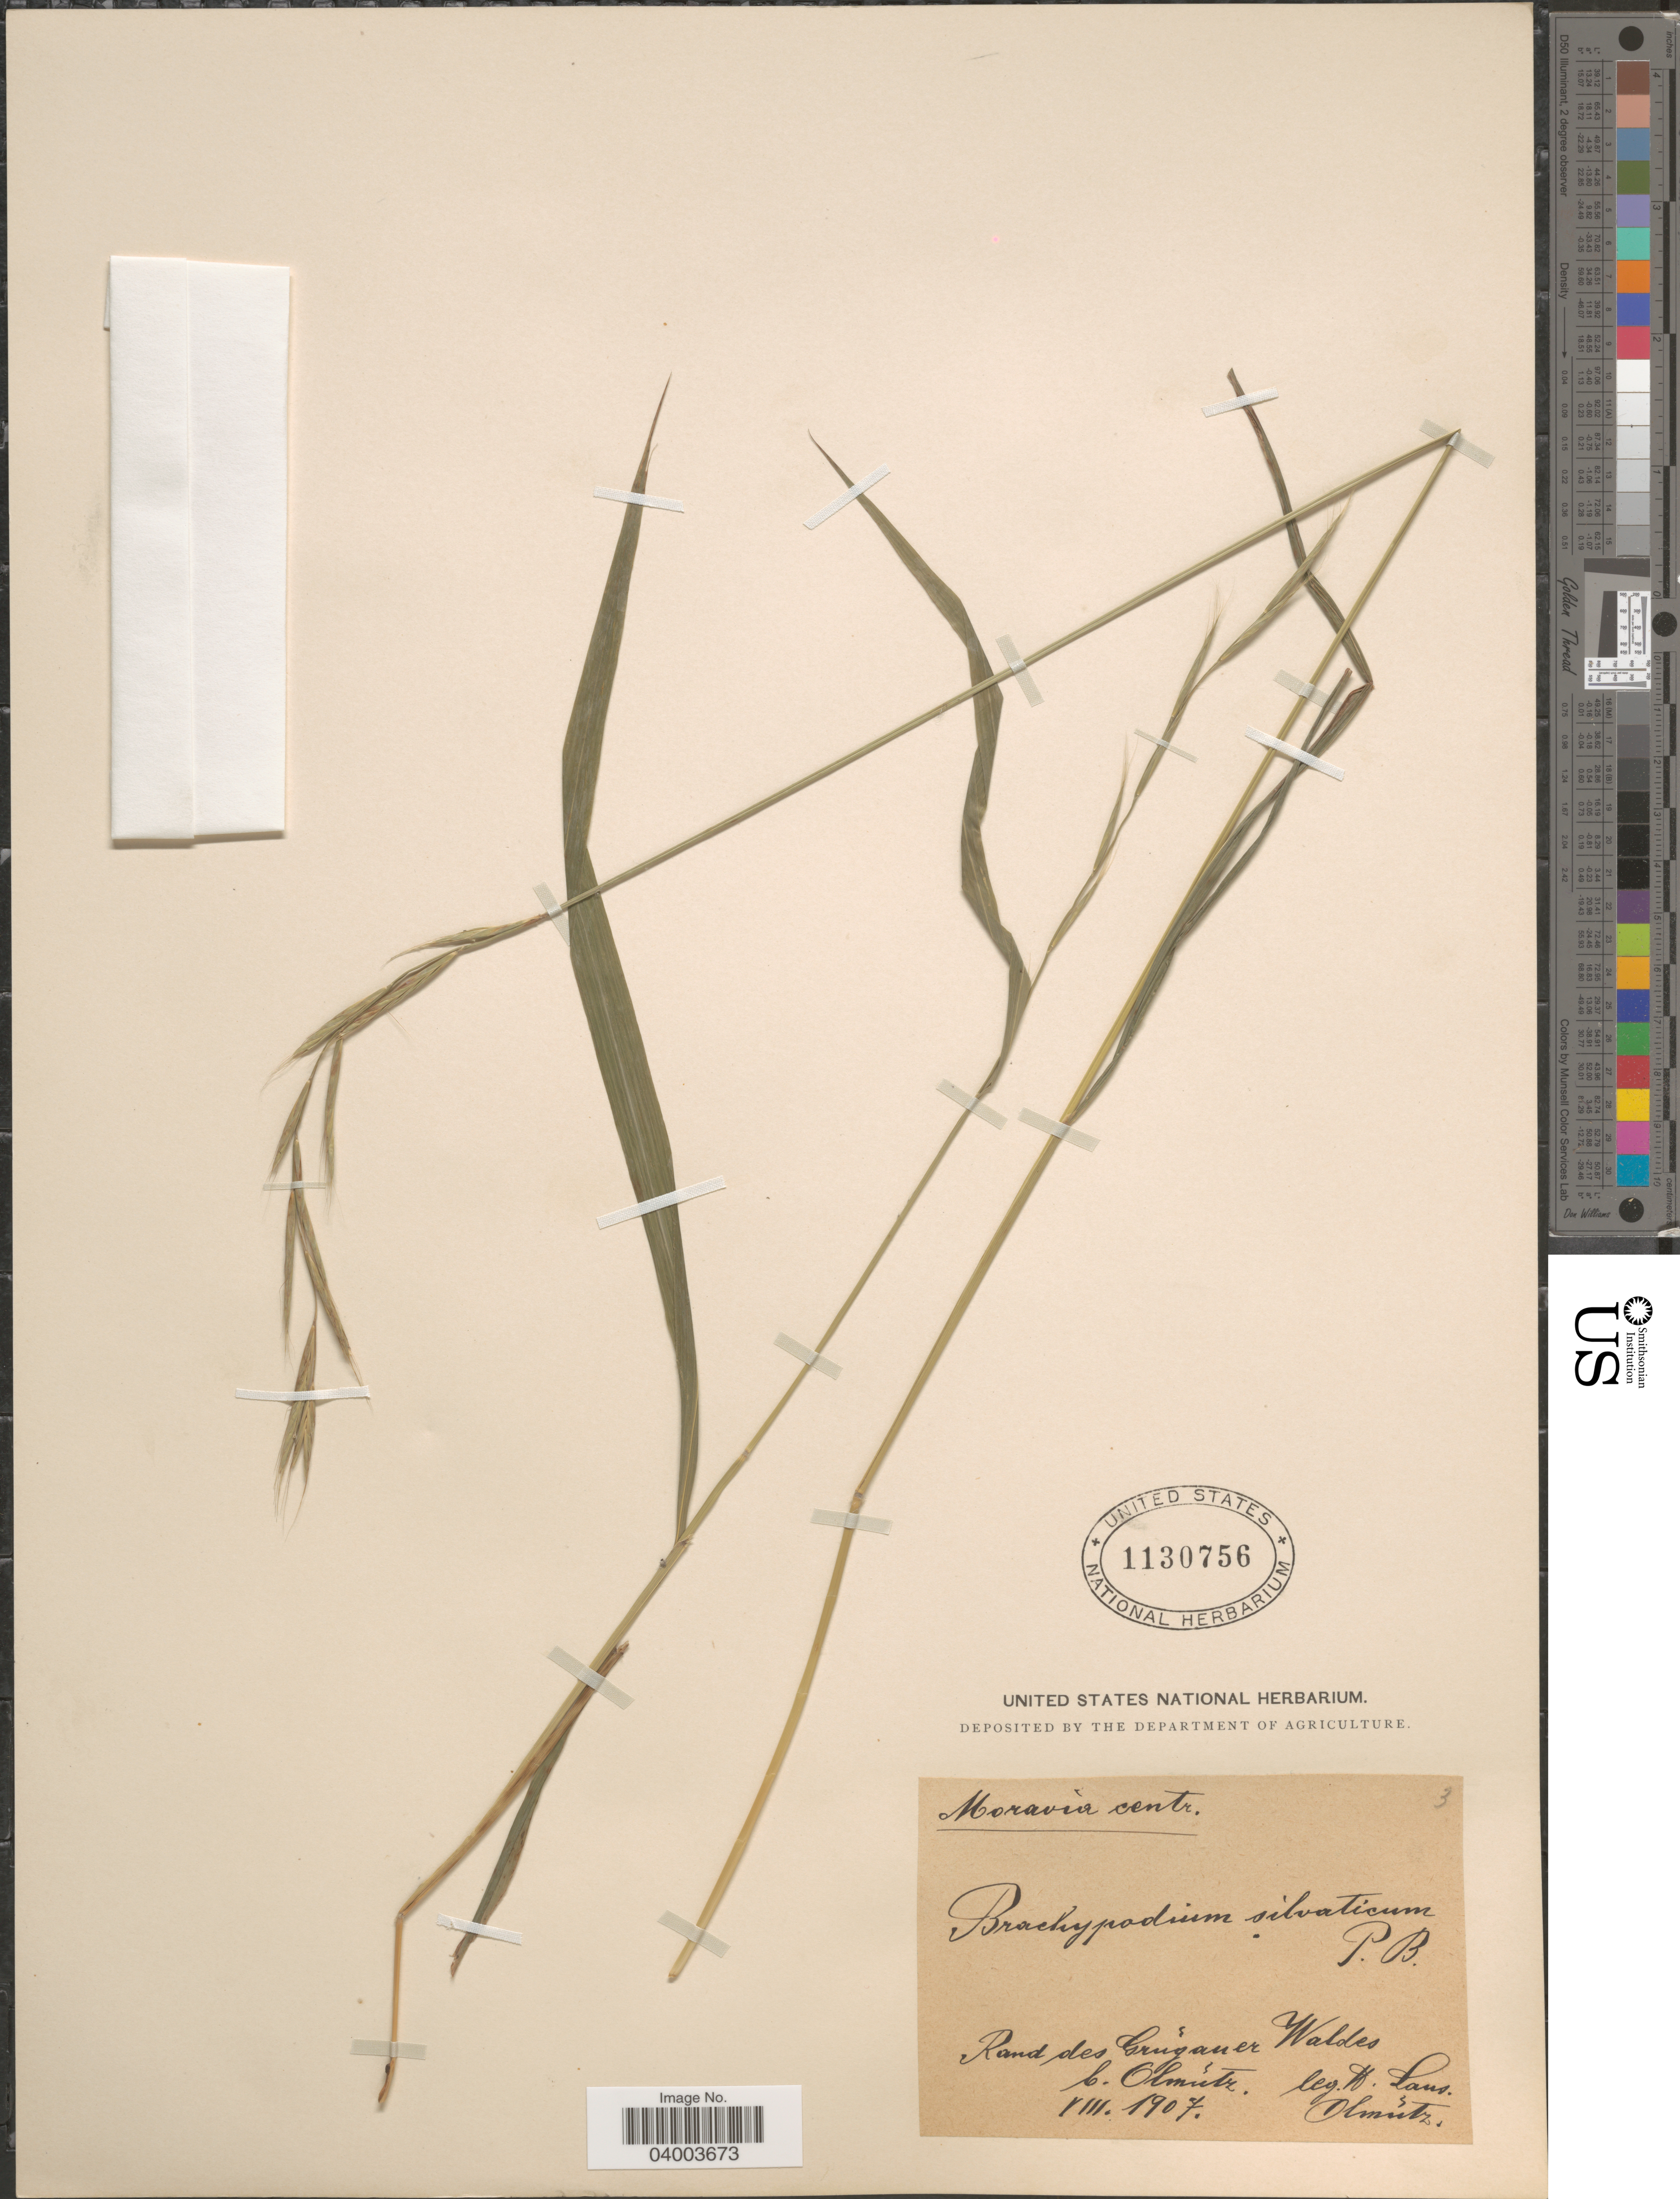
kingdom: Plantae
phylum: Tracheophyta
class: Liliopsida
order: Poales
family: Poaceae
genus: Brachypodium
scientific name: Brachypodium sylvaticum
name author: (Huds.) P. Beauv.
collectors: H. Laus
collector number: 3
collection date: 1907-08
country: Czechia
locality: Moravia centr. Rand des Gruganer Waldes b. Olmütz.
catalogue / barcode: US 1130756